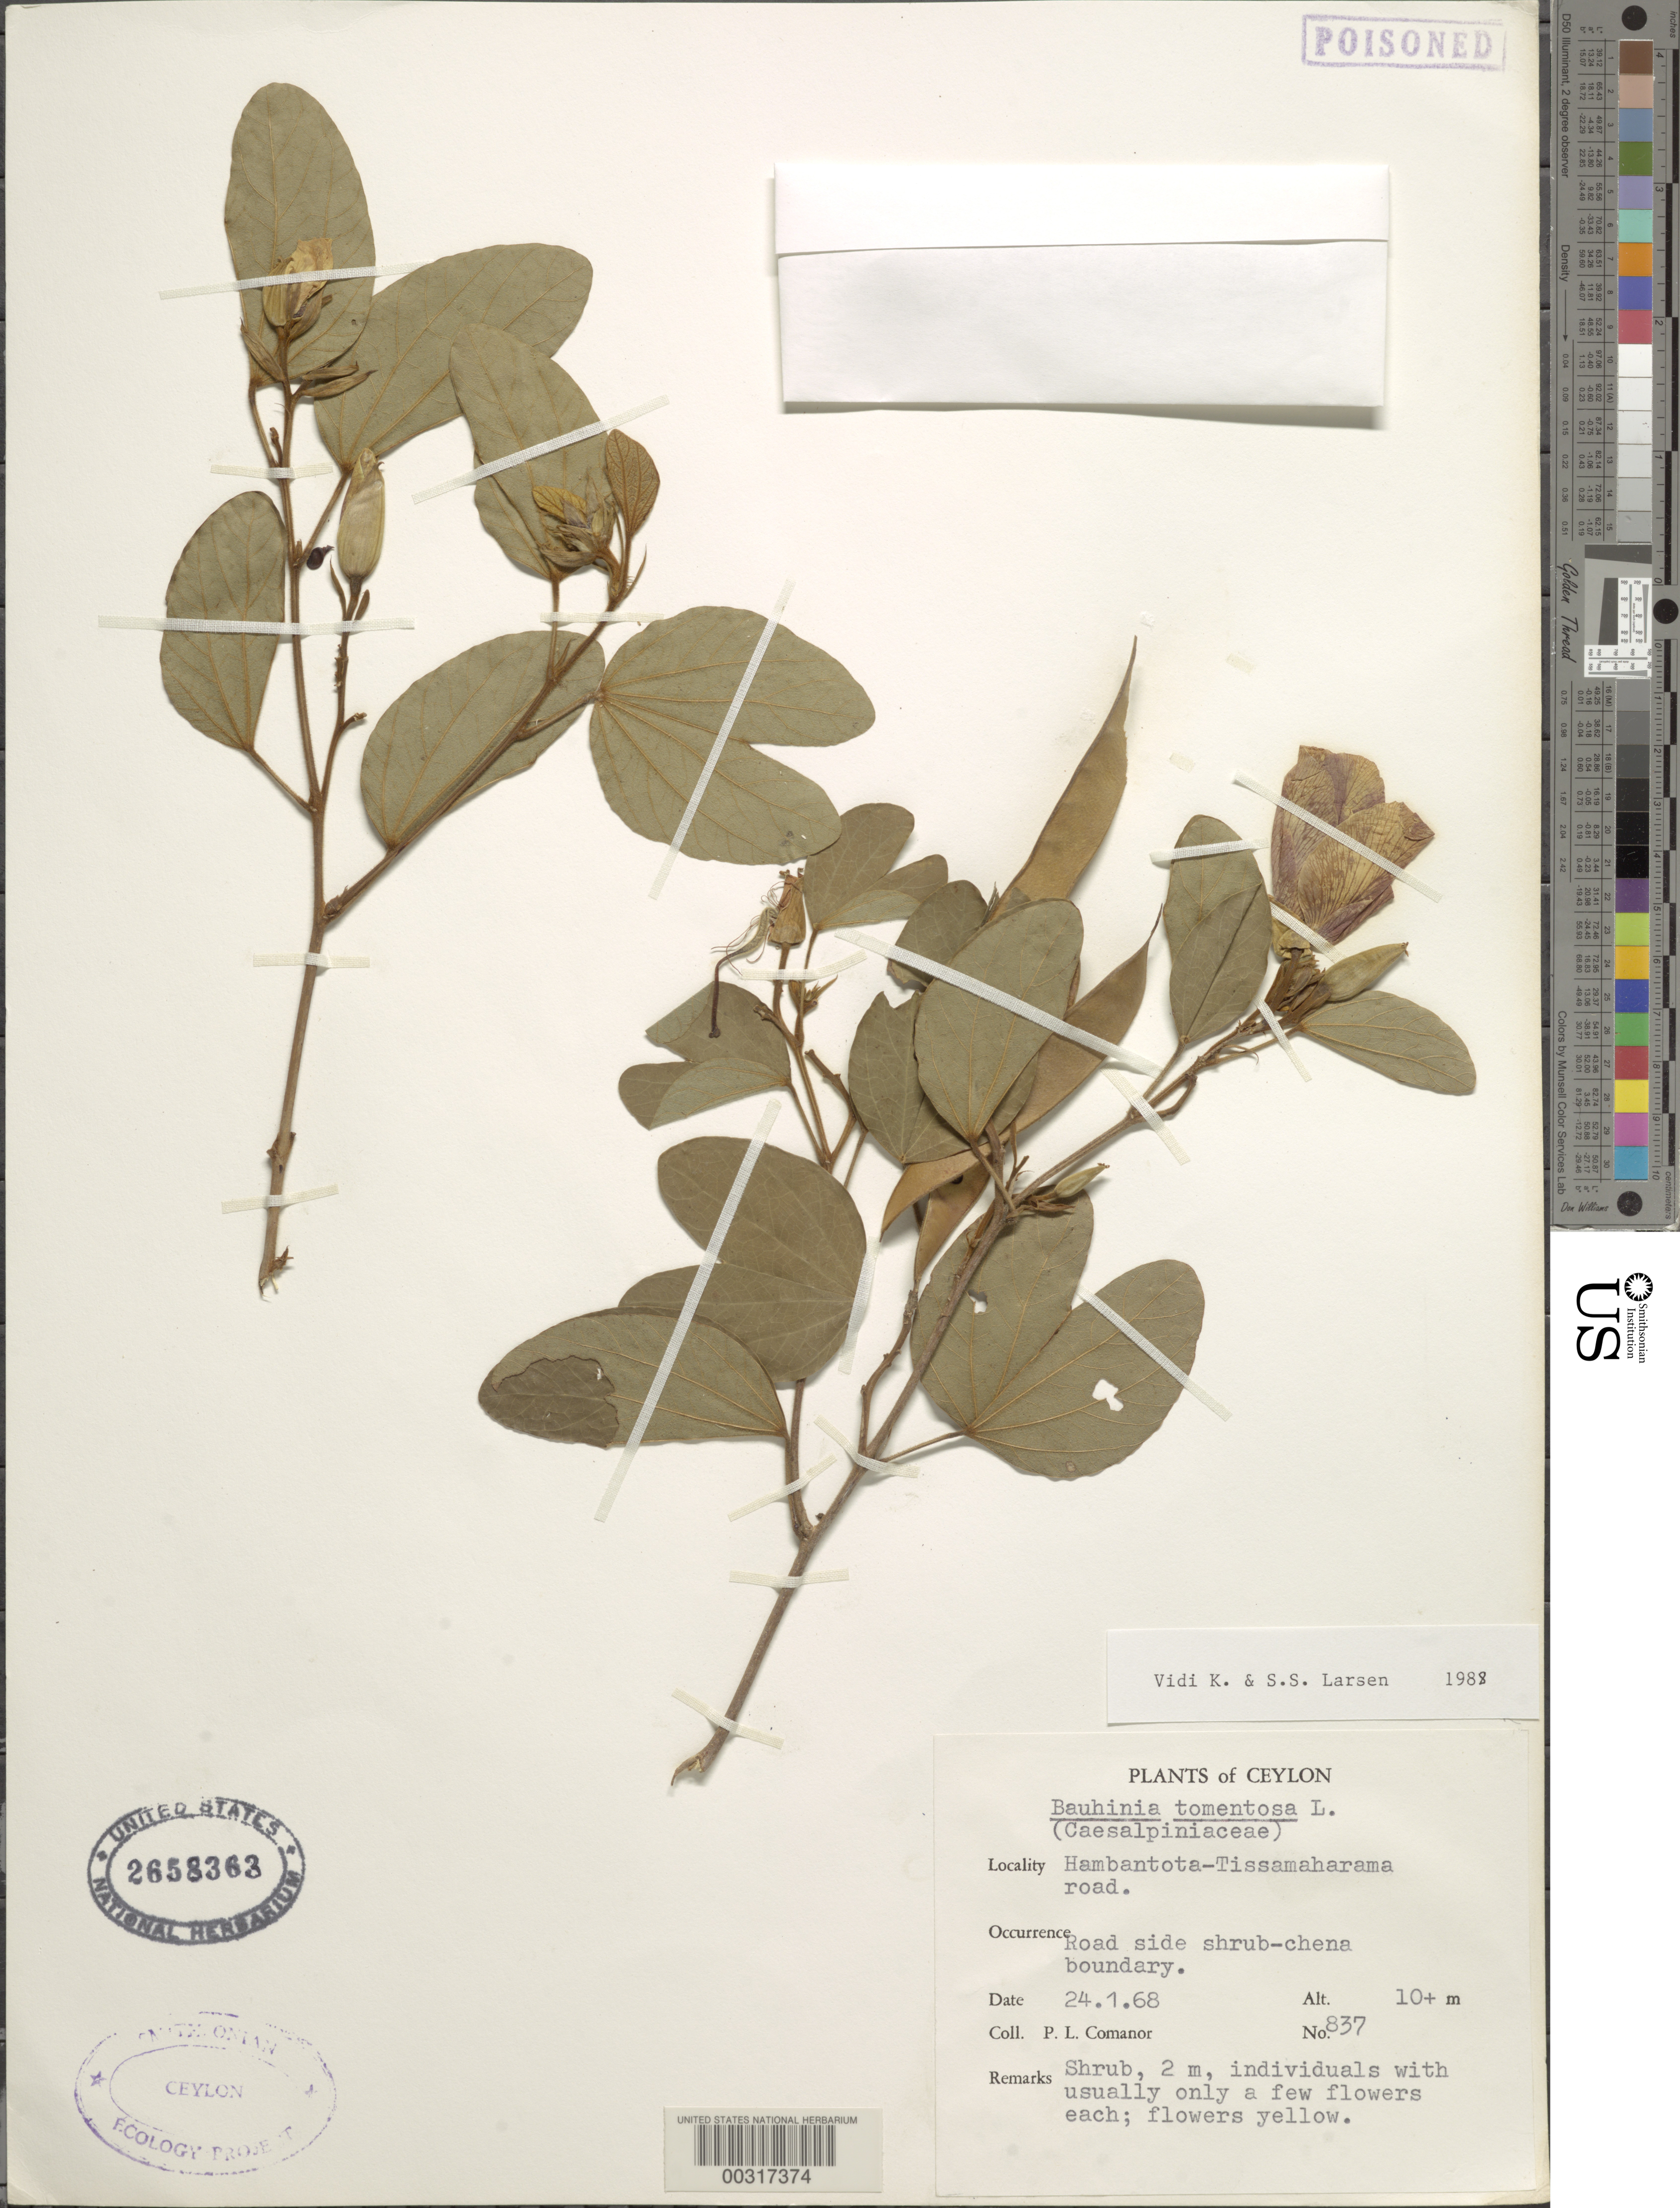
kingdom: Plantae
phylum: Tracheophyta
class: Magnoliopsida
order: Fabales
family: Fabaceae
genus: Bauhinia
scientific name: Bauhinia tomentosa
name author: L.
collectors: P. Comanor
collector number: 837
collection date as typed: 24 Jan 1968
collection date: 1968-01-24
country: Sri Lanka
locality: Hambantota-tissamaharama road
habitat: Road side shrub-chena boundary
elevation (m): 10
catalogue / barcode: US 2658363